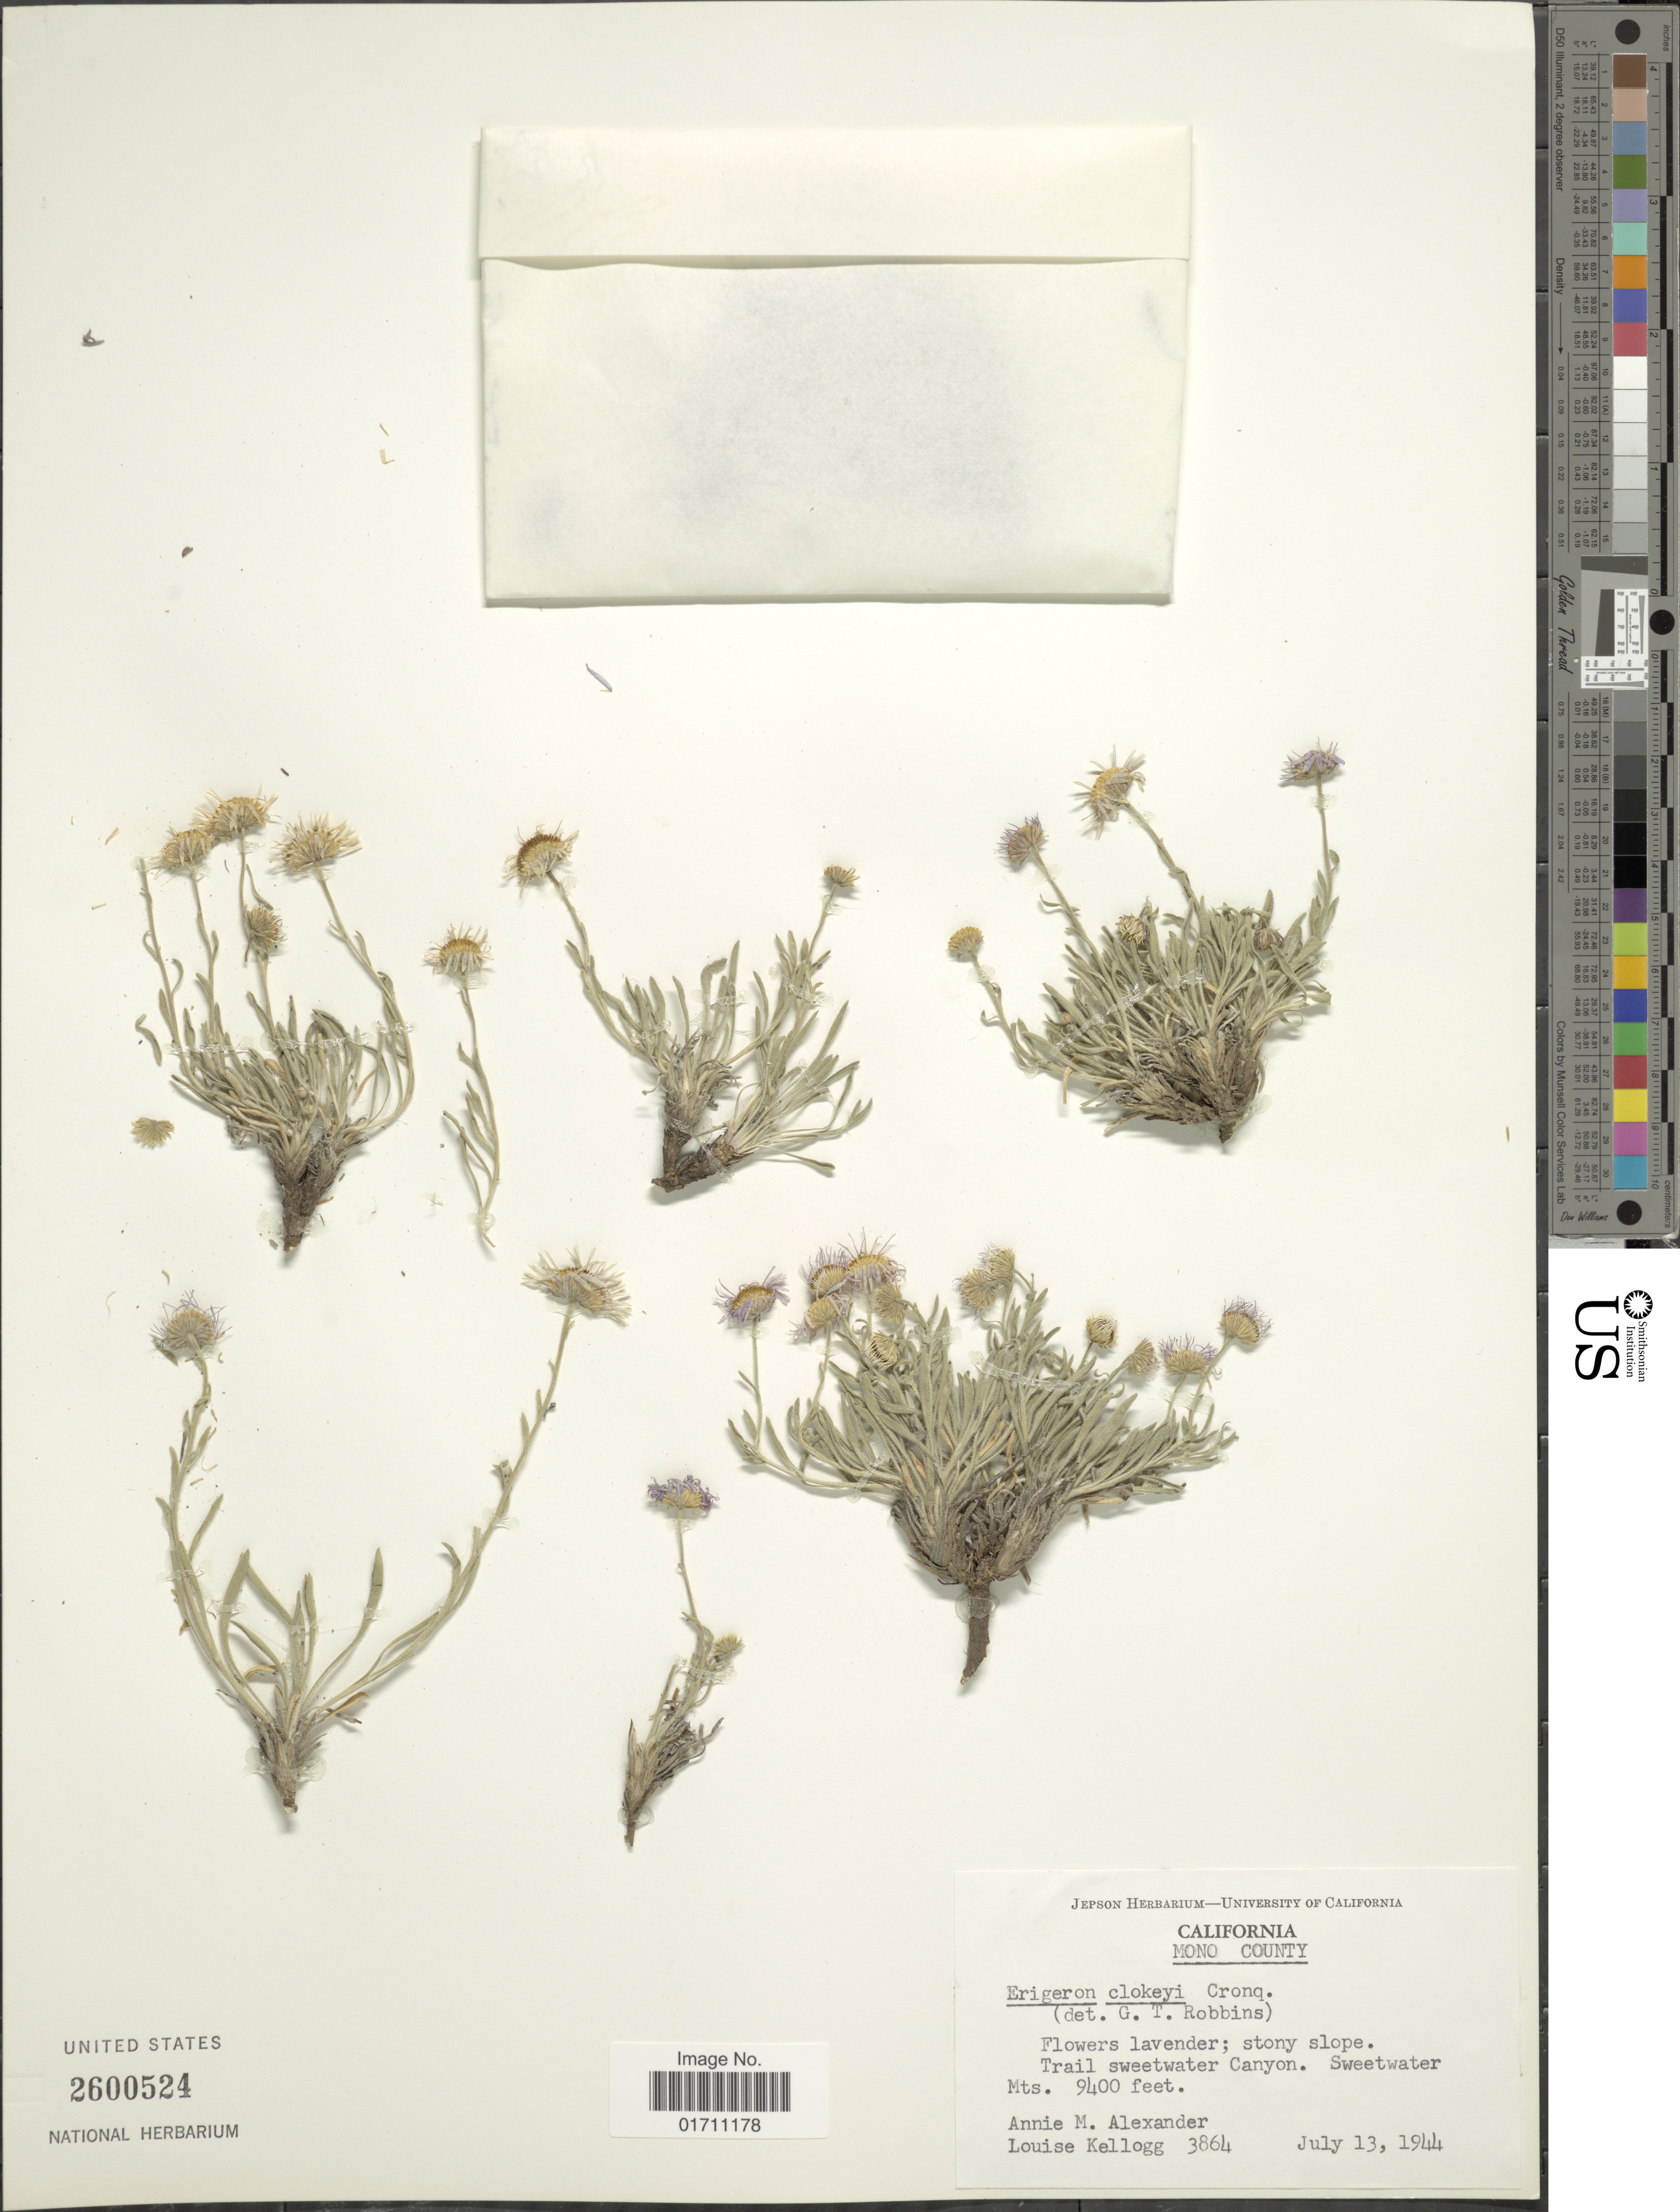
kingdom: Plantae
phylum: Tracheophyta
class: Magnoliopsida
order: Asterales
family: Asteraceae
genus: Erigeron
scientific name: Erigeron clokeyi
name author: Cronq.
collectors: A. M. Alexander & L. Kellogg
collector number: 3864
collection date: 1944-07-13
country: United States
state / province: California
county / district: Mono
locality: Mono County. stony slope. Trail sweetwater Canyon. Sweetwater Mts.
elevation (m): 2865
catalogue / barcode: US 2600524